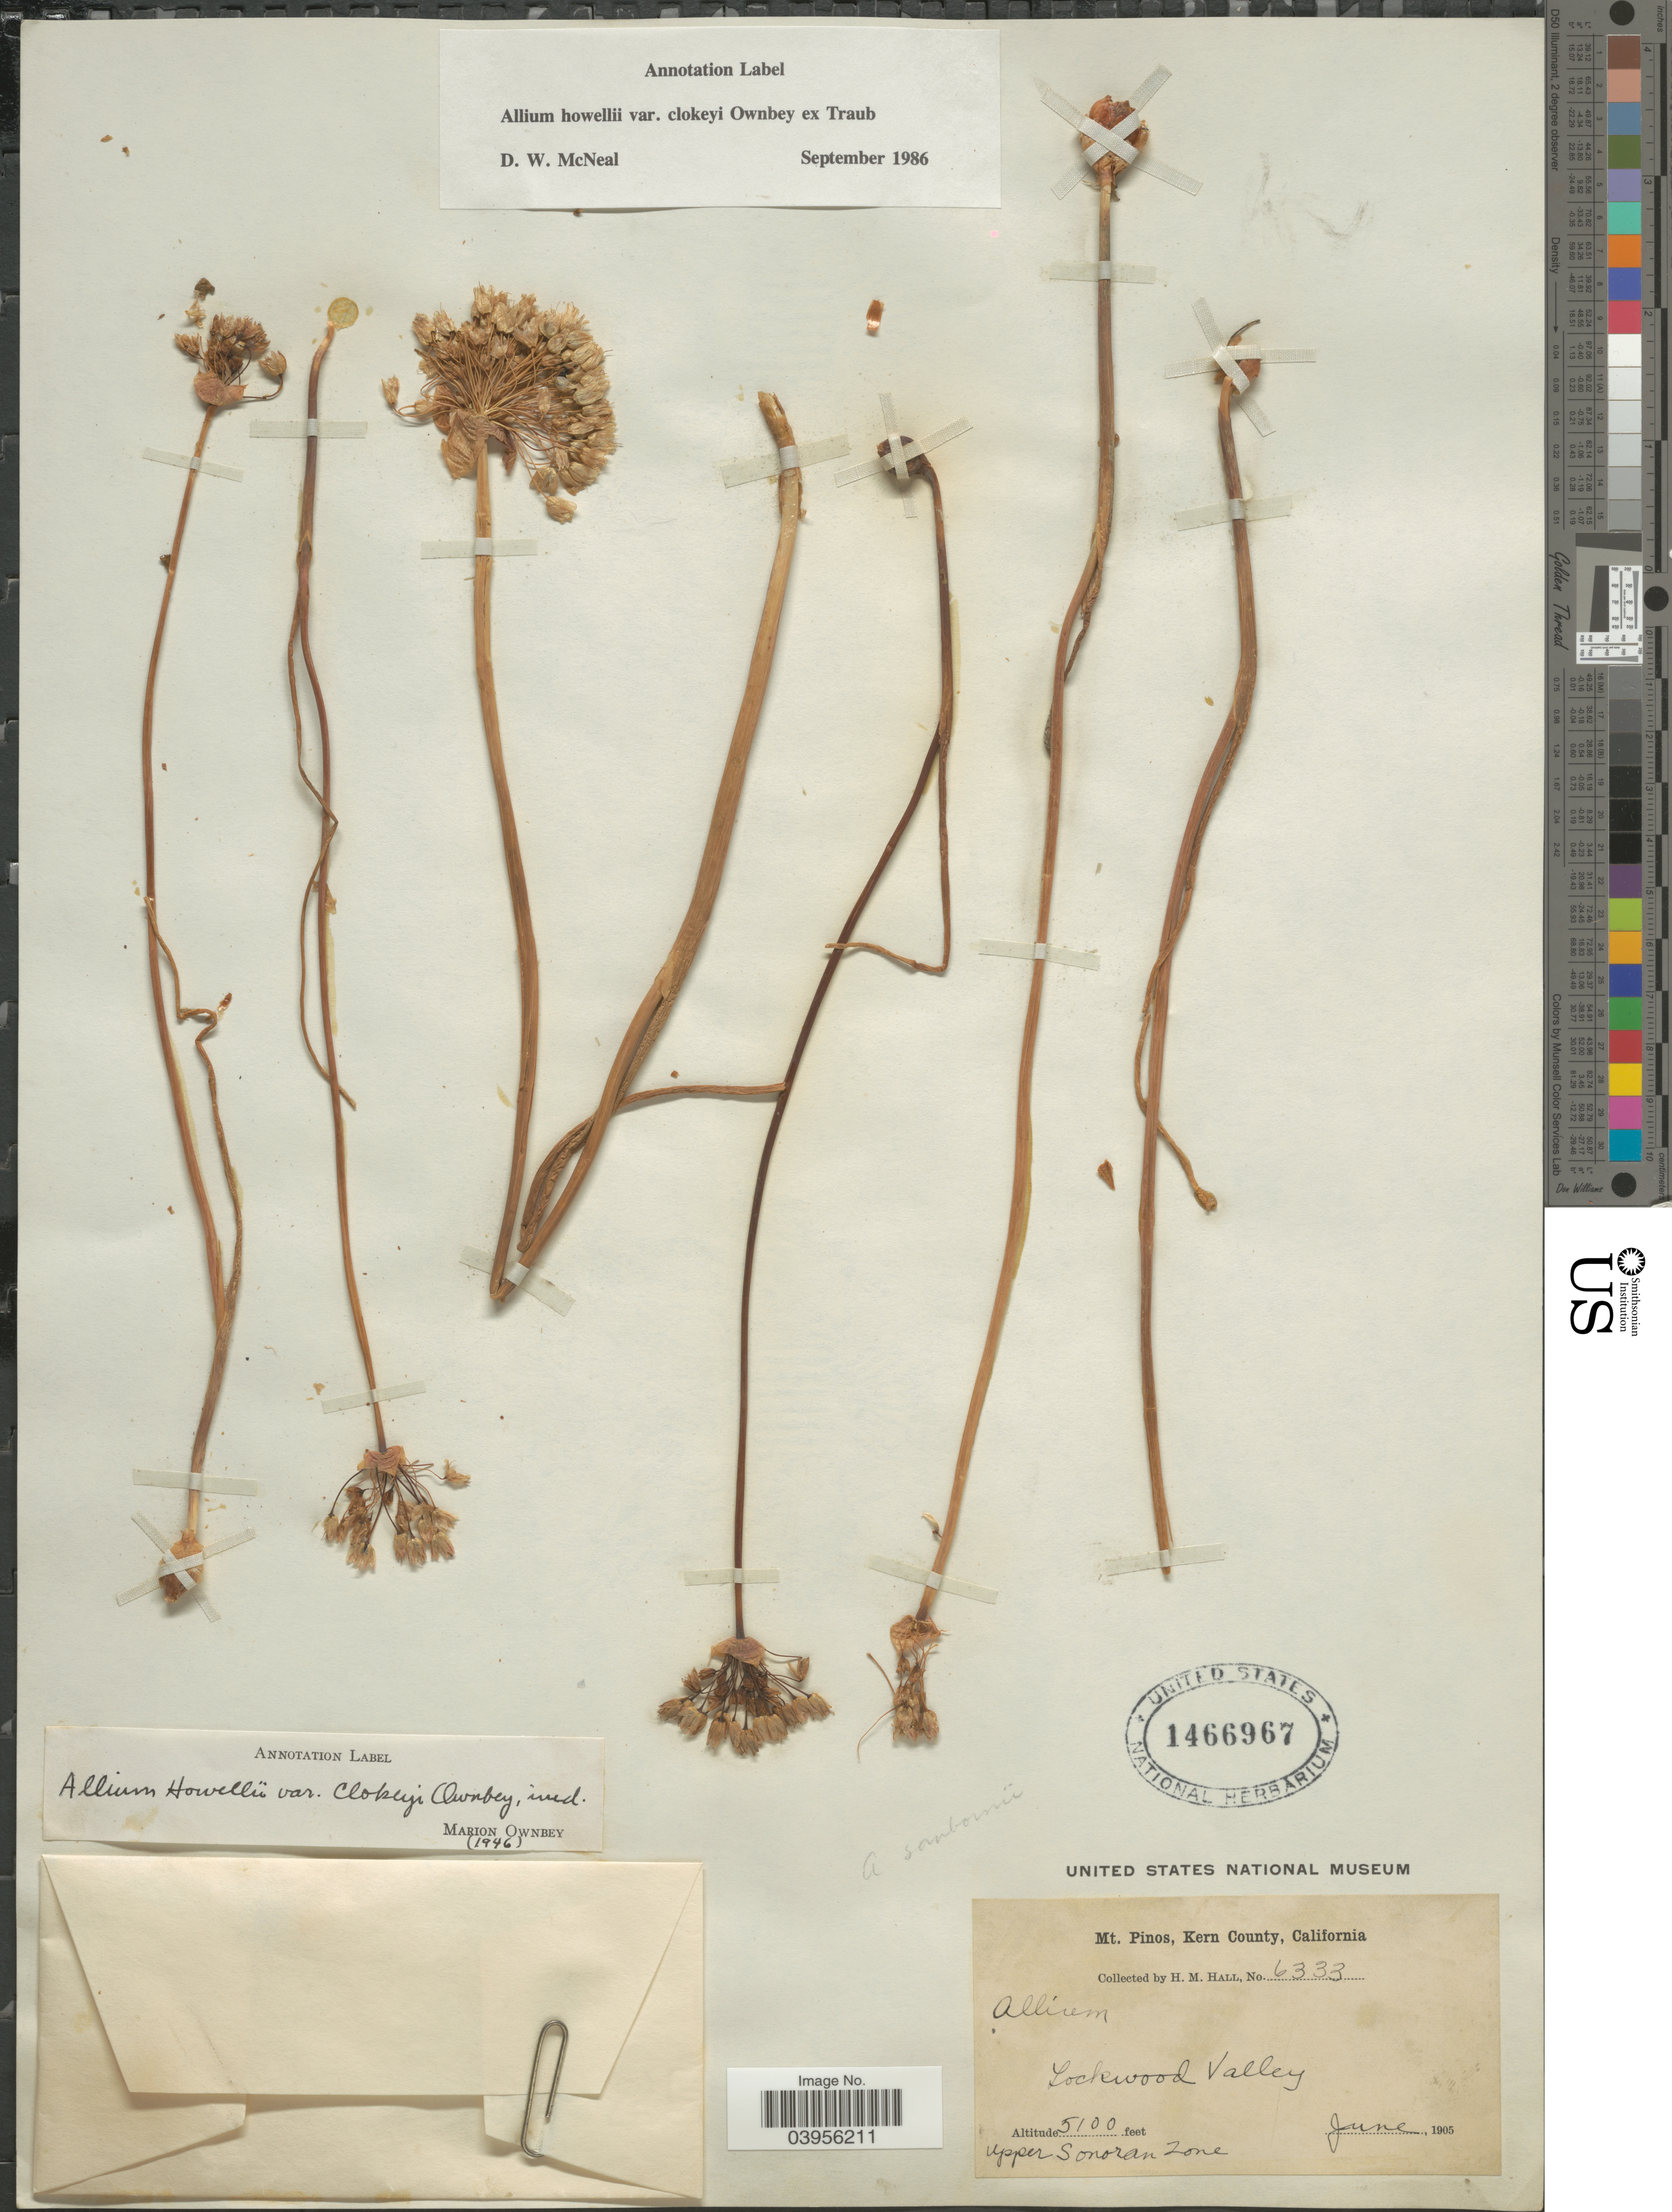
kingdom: Plantae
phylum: Tracheophyta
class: Liliopsida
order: Asparagales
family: Amaryllidaceae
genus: Allium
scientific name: Allium howellii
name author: Eastw.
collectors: H. M. Hall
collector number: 6333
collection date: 1905-06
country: United States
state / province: California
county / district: Kern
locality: Mt. Pinos, Kern County. Lockwood Valley. Upper Sonoran Zone.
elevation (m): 1554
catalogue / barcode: US 1466967